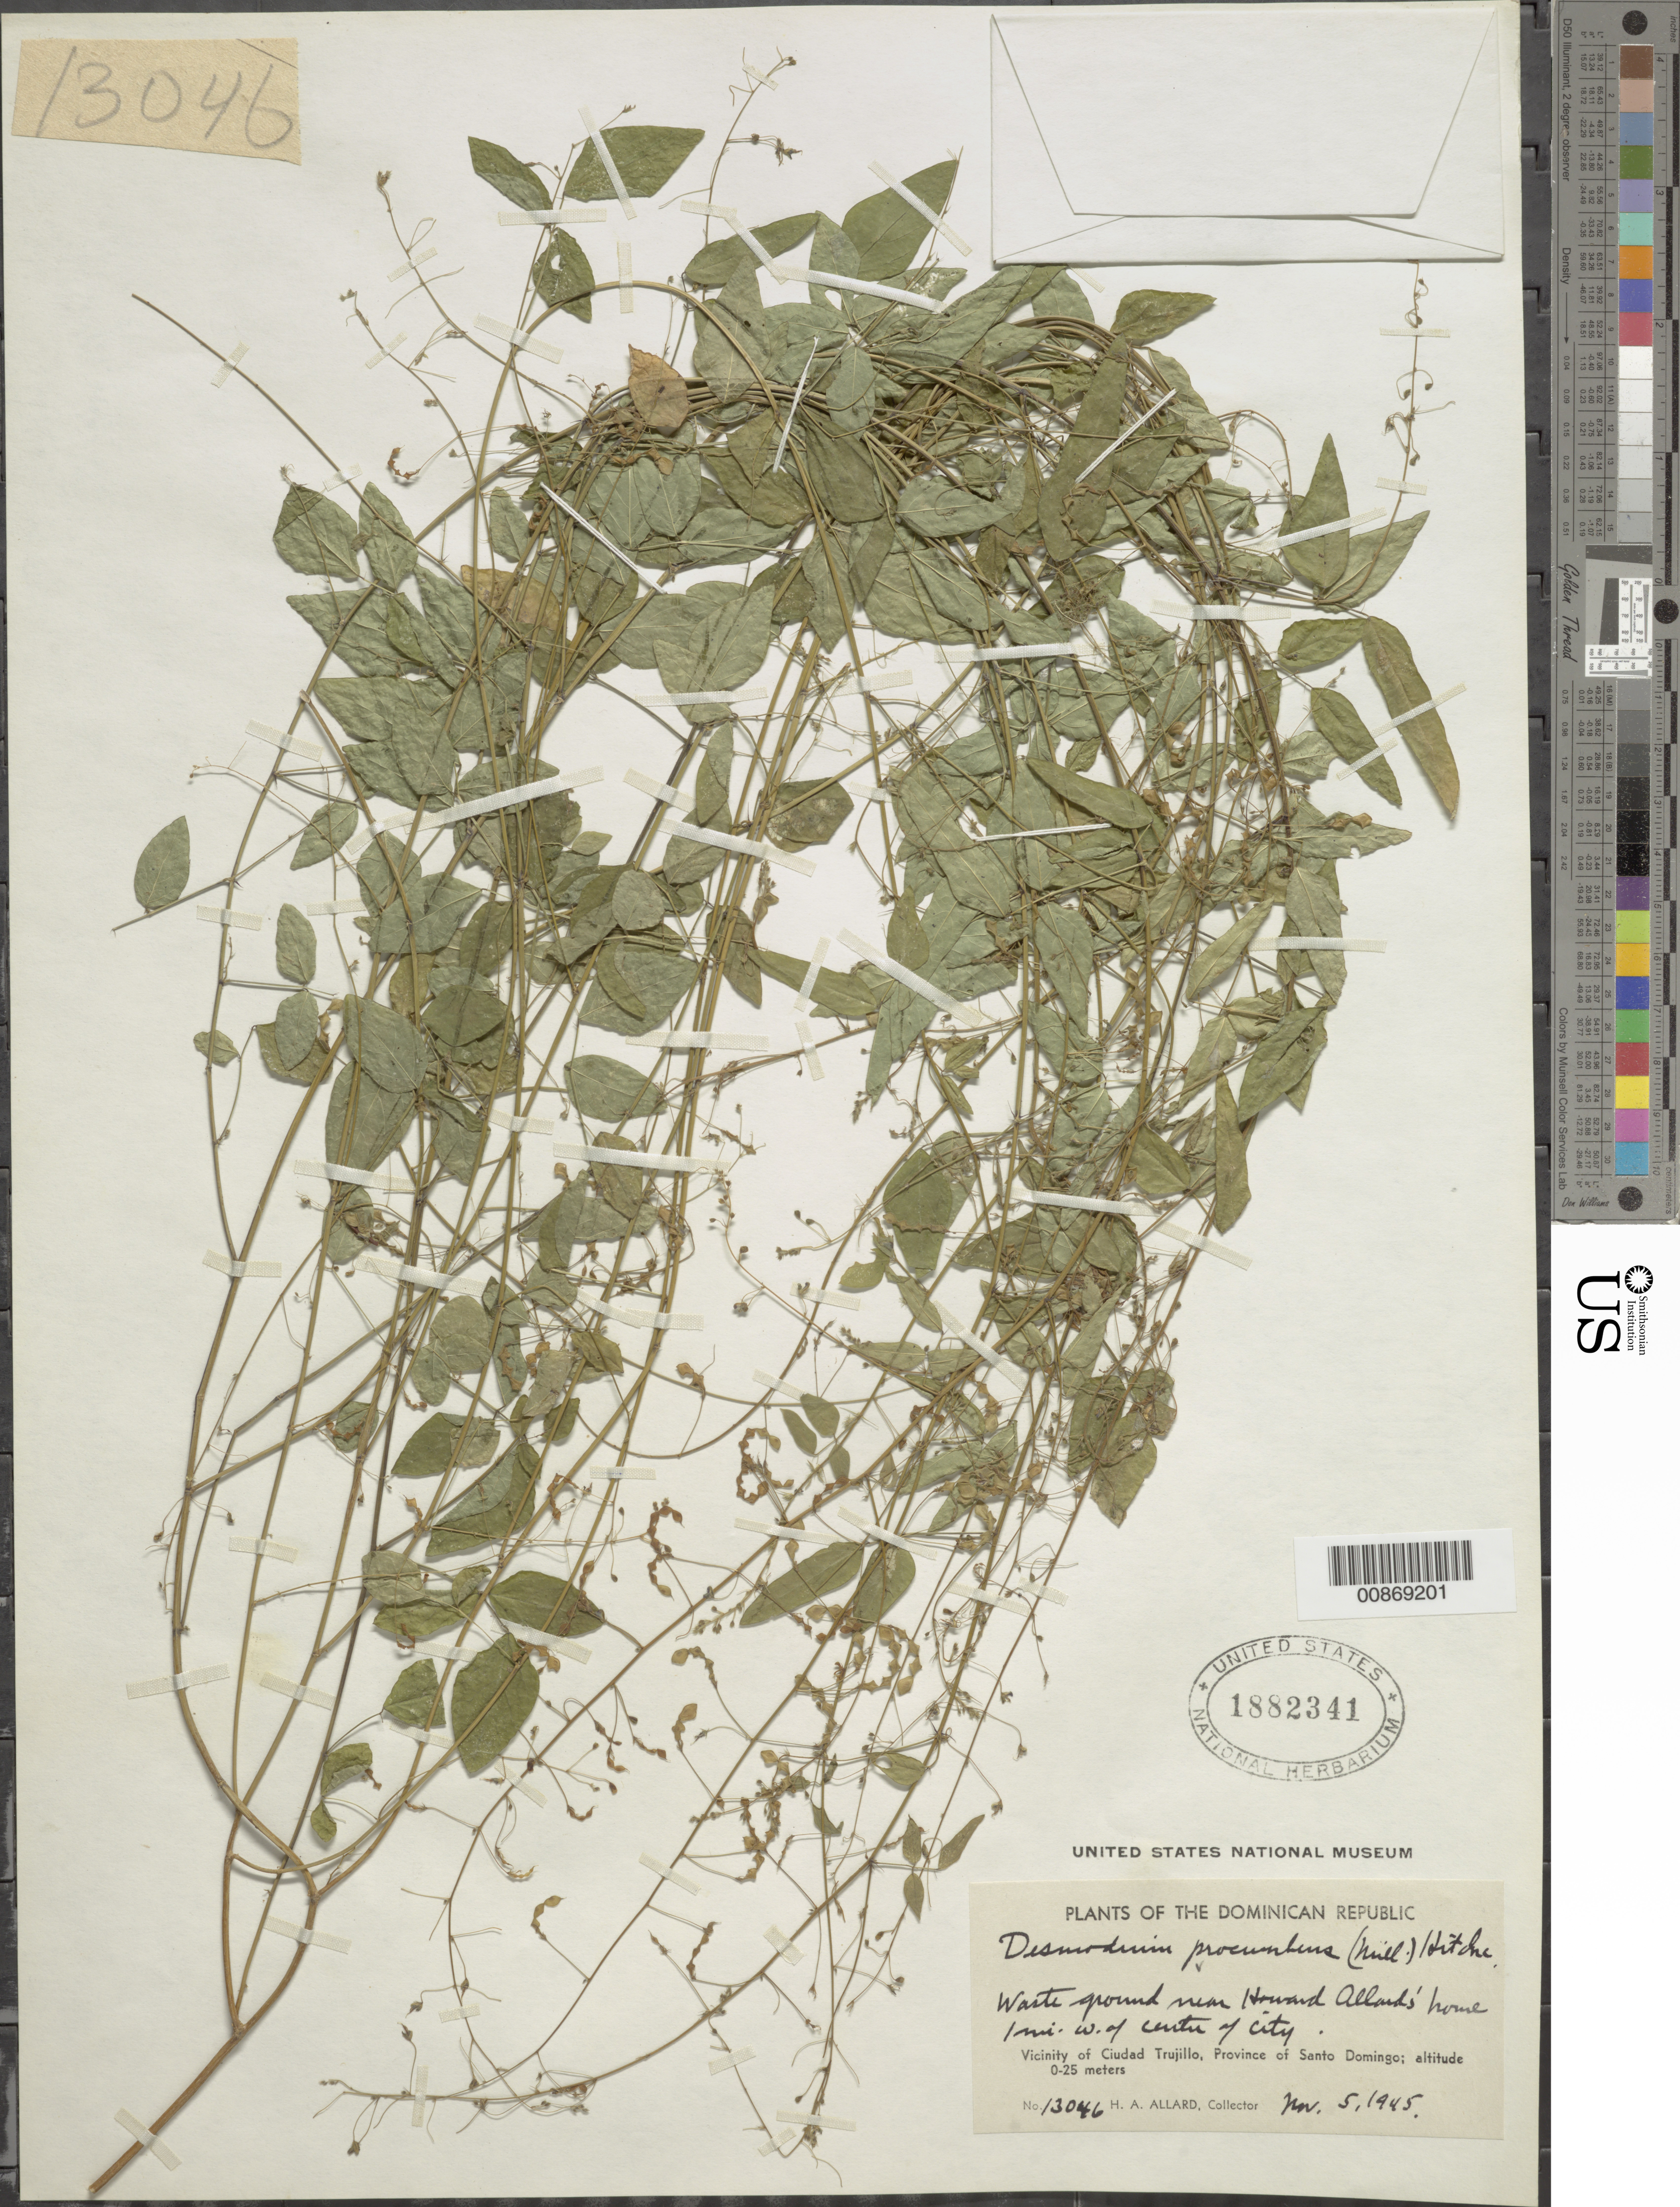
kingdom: Plantae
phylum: Tracheophyta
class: Magnoliopsida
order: Fabales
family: Fabaceae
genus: Desmodium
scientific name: Desmodium procumbens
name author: (Mill.) Hitchc.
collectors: H. A. Allard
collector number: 13046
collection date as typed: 05 Nov 1945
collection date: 1945-11-05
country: Dominican Republic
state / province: Distrito Nacional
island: Hispaniola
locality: Vicinity of Ciudad Trujillo, Province of Santo Domingo (obsolete). Waste ground near Howard Allard's home, 1 mi. W of center of city.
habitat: Waste ground.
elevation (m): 0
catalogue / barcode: US 1882341